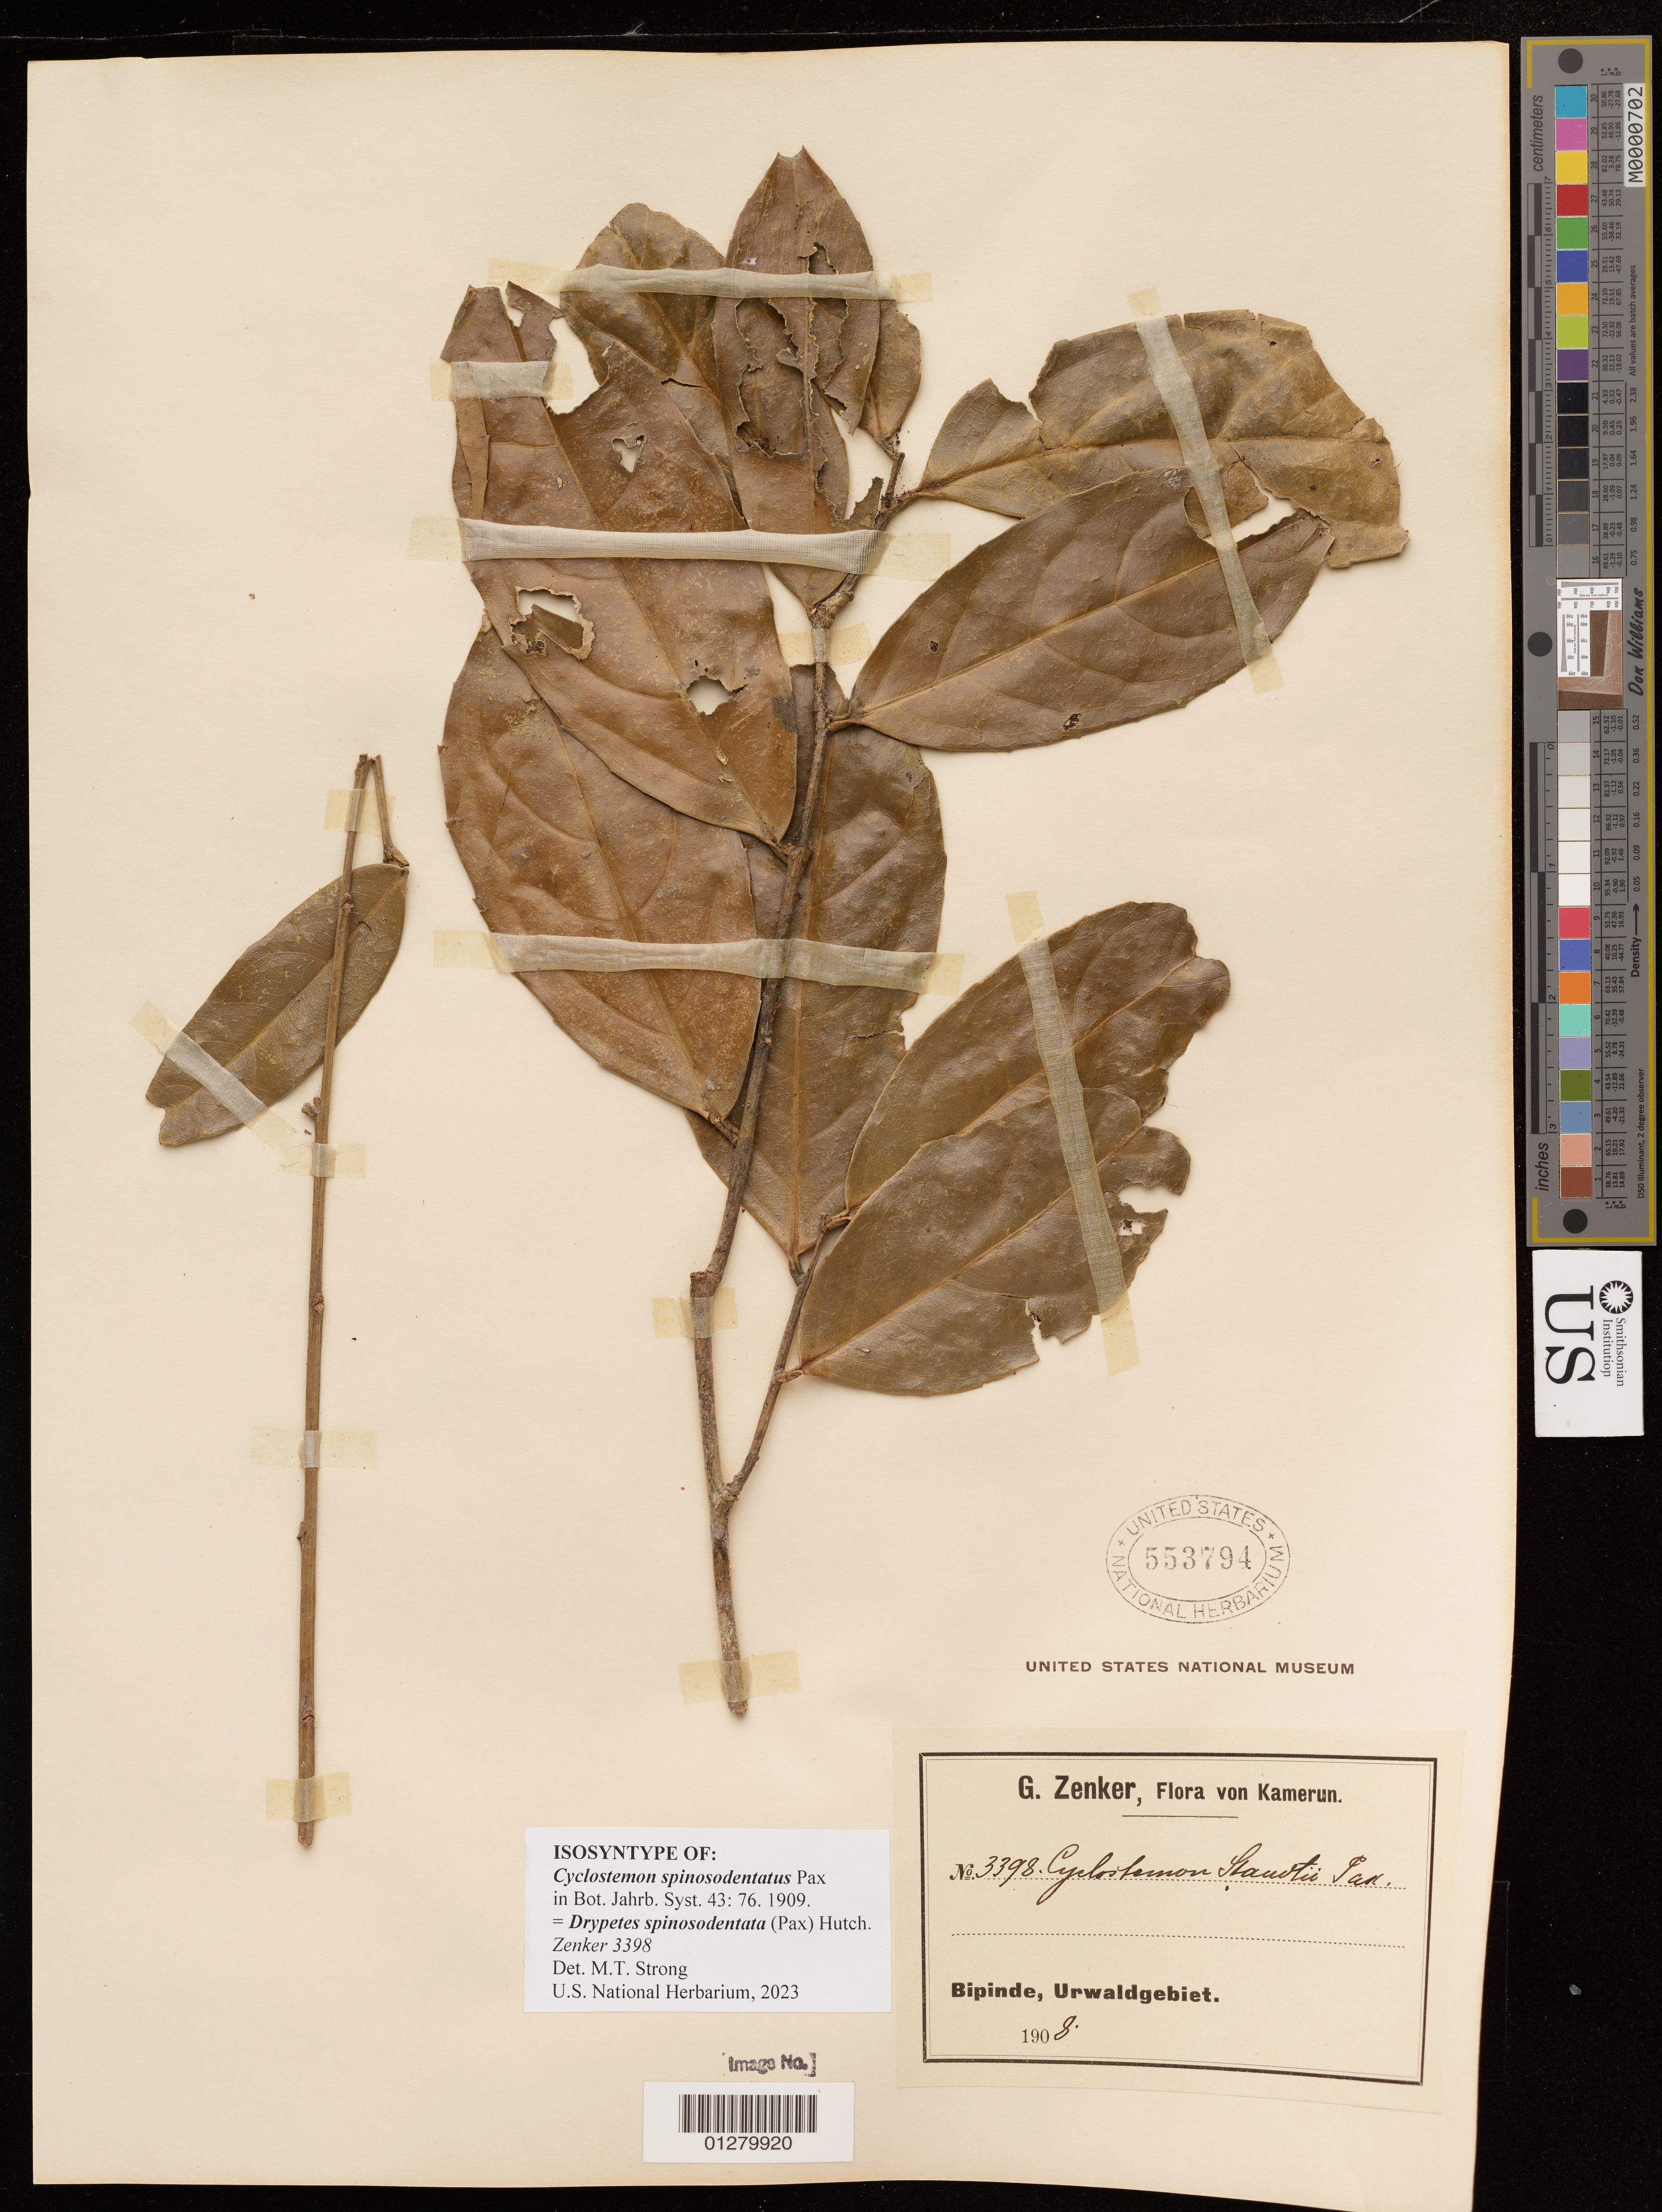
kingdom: Plantae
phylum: Tracheophyta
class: Magnoliopsida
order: Malpighiales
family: Putranjivaceae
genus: Cyclostemon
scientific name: Cyclostemon spinosodentatus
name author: Pax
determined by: Strong, Mark T., (BOT), Smithsonian Institution - National Museum of Natural History (UNITED STATES)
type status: Isosyntype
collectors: G. A. Zenker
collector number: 3398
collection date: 1908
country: Cameroon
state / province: Sud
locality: Bipinde, Urwaldgebiet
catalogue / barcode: US 553794